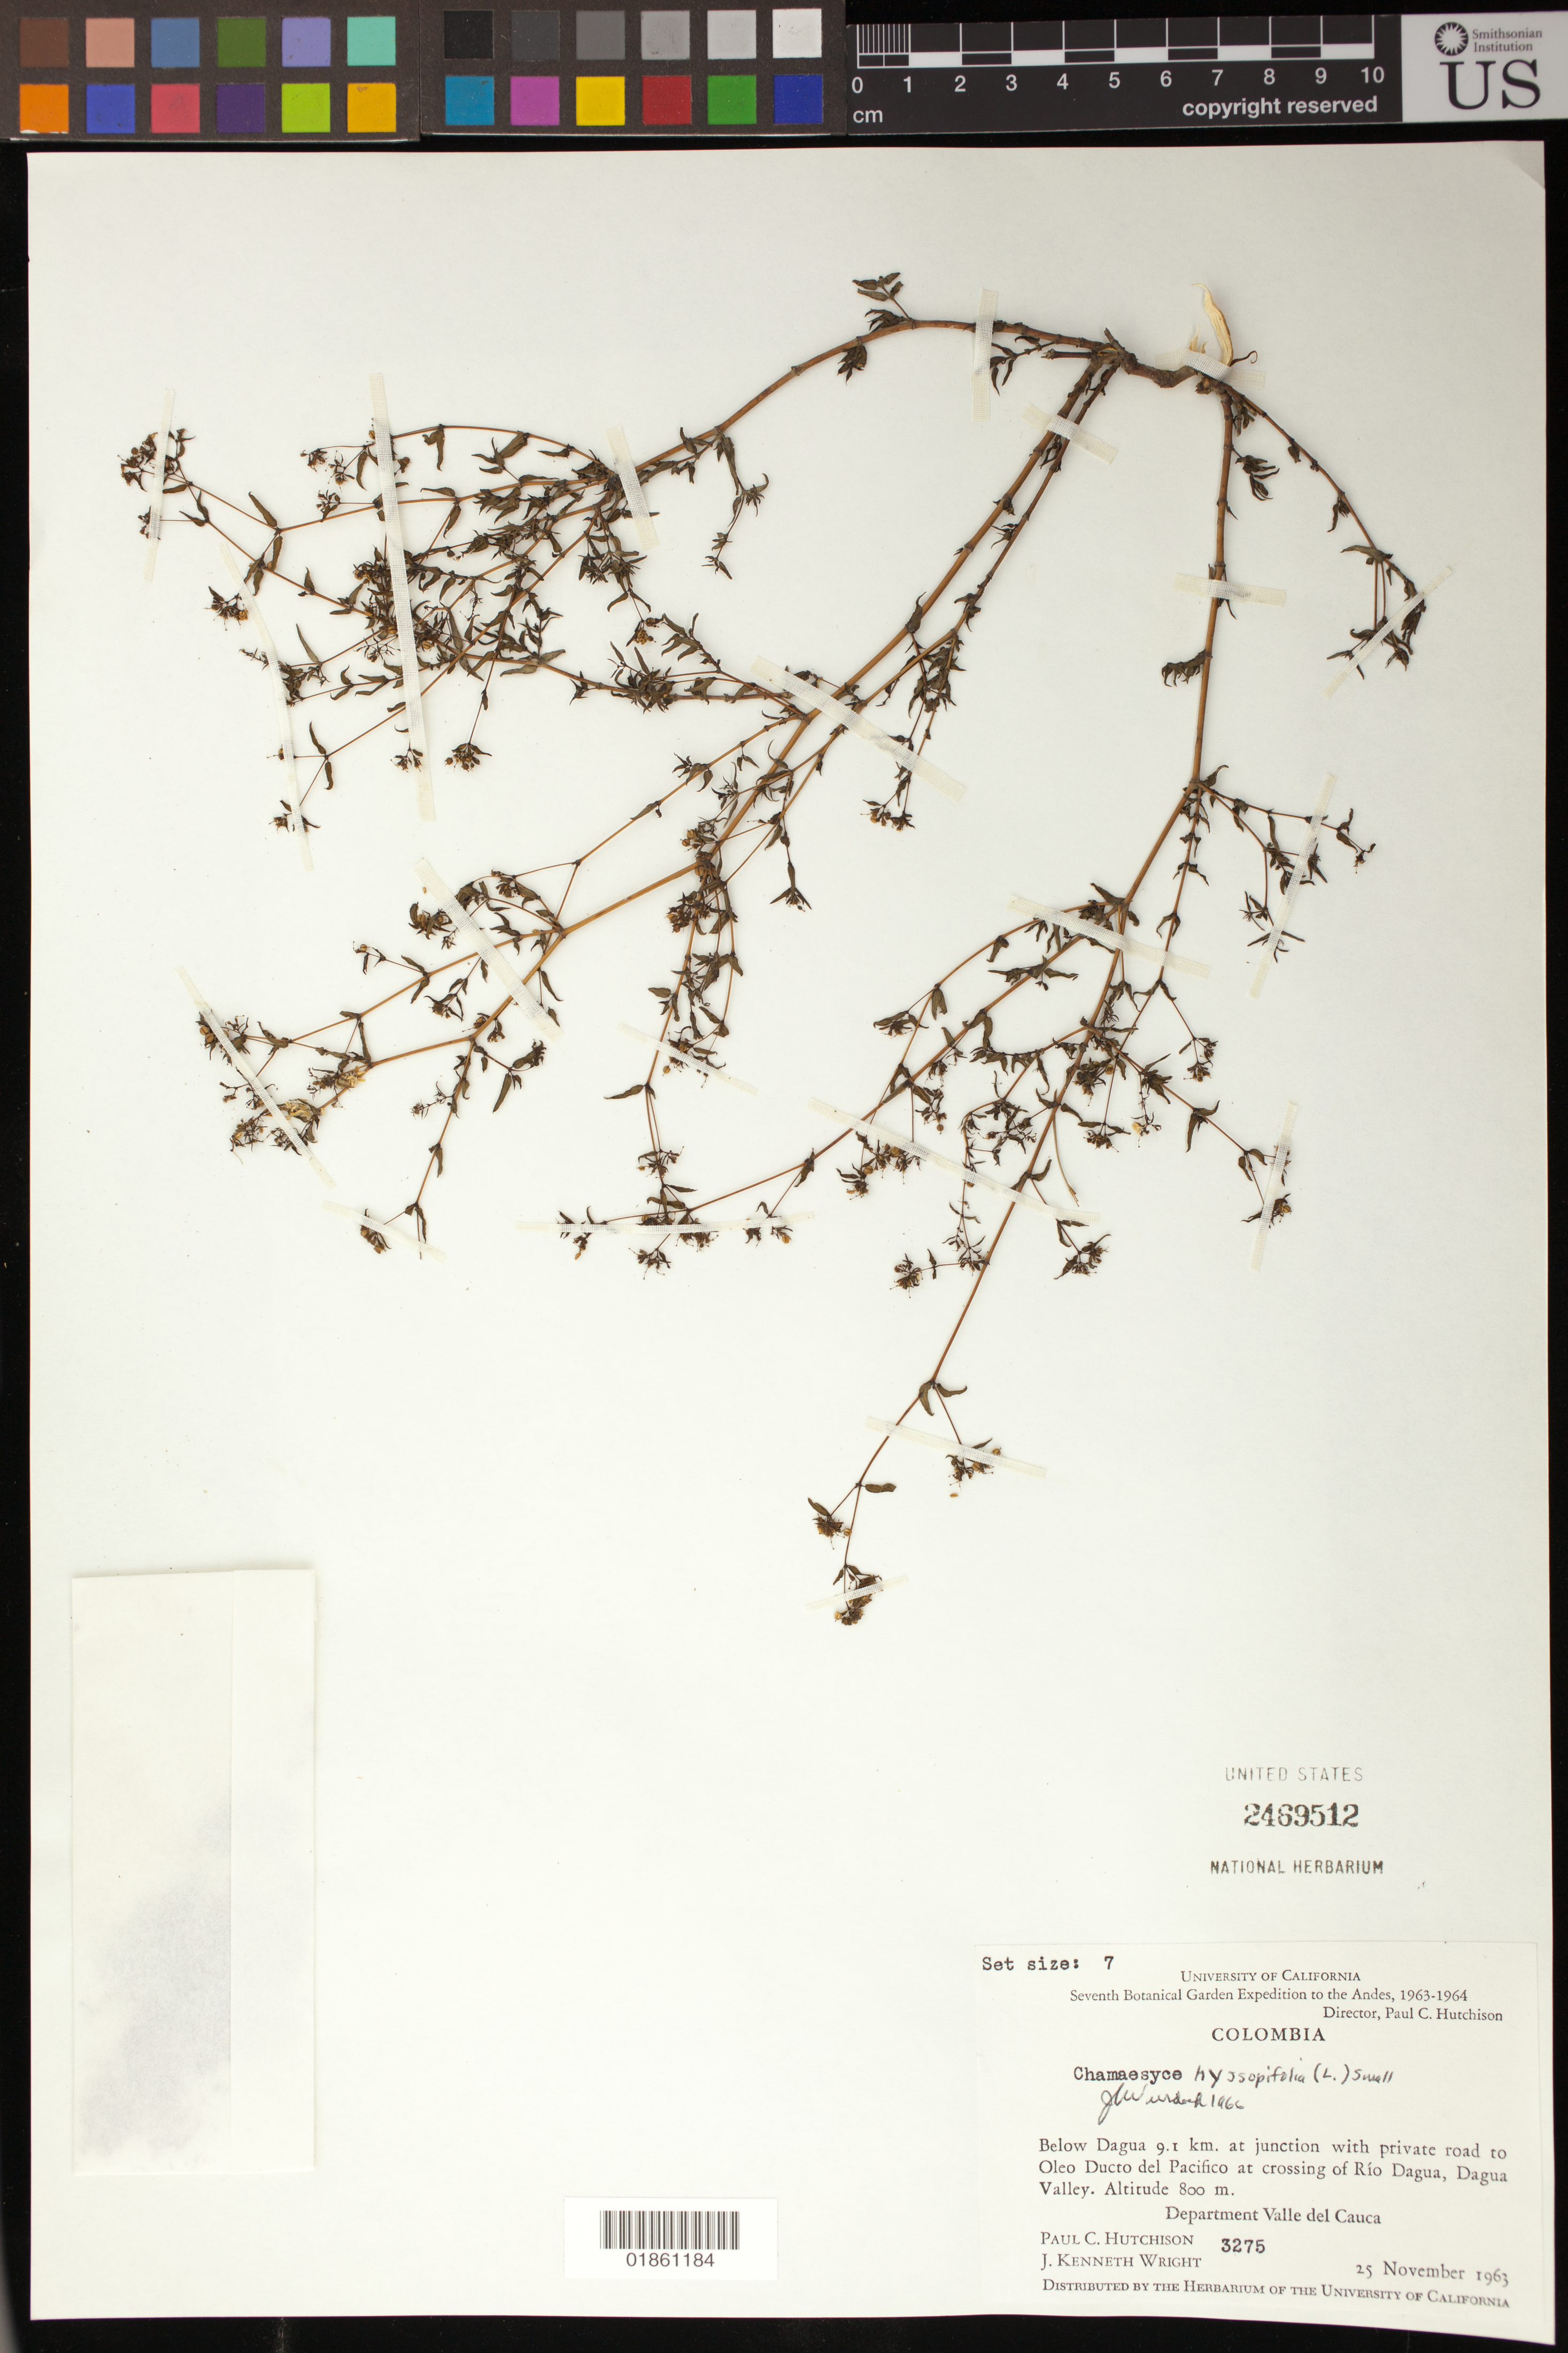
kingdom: Plantae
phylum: Tracheophyta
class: Magnoliopsida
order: Malpighiales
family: Euphorbiaceae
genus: Euphorbia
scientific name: Euphorbia hyssopifolia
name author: L.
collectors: P. C. Hutchison & J. K. Wright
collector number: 3275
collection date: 1963-11-25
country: Colombia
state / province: Valle del Cauca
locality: Below Dagua 9.1 km at junction with private road to Oleo Ducto del Pacifico at crssing of Rio Dagua, Dagua Valley.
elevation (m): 800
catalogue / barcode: US 2469512